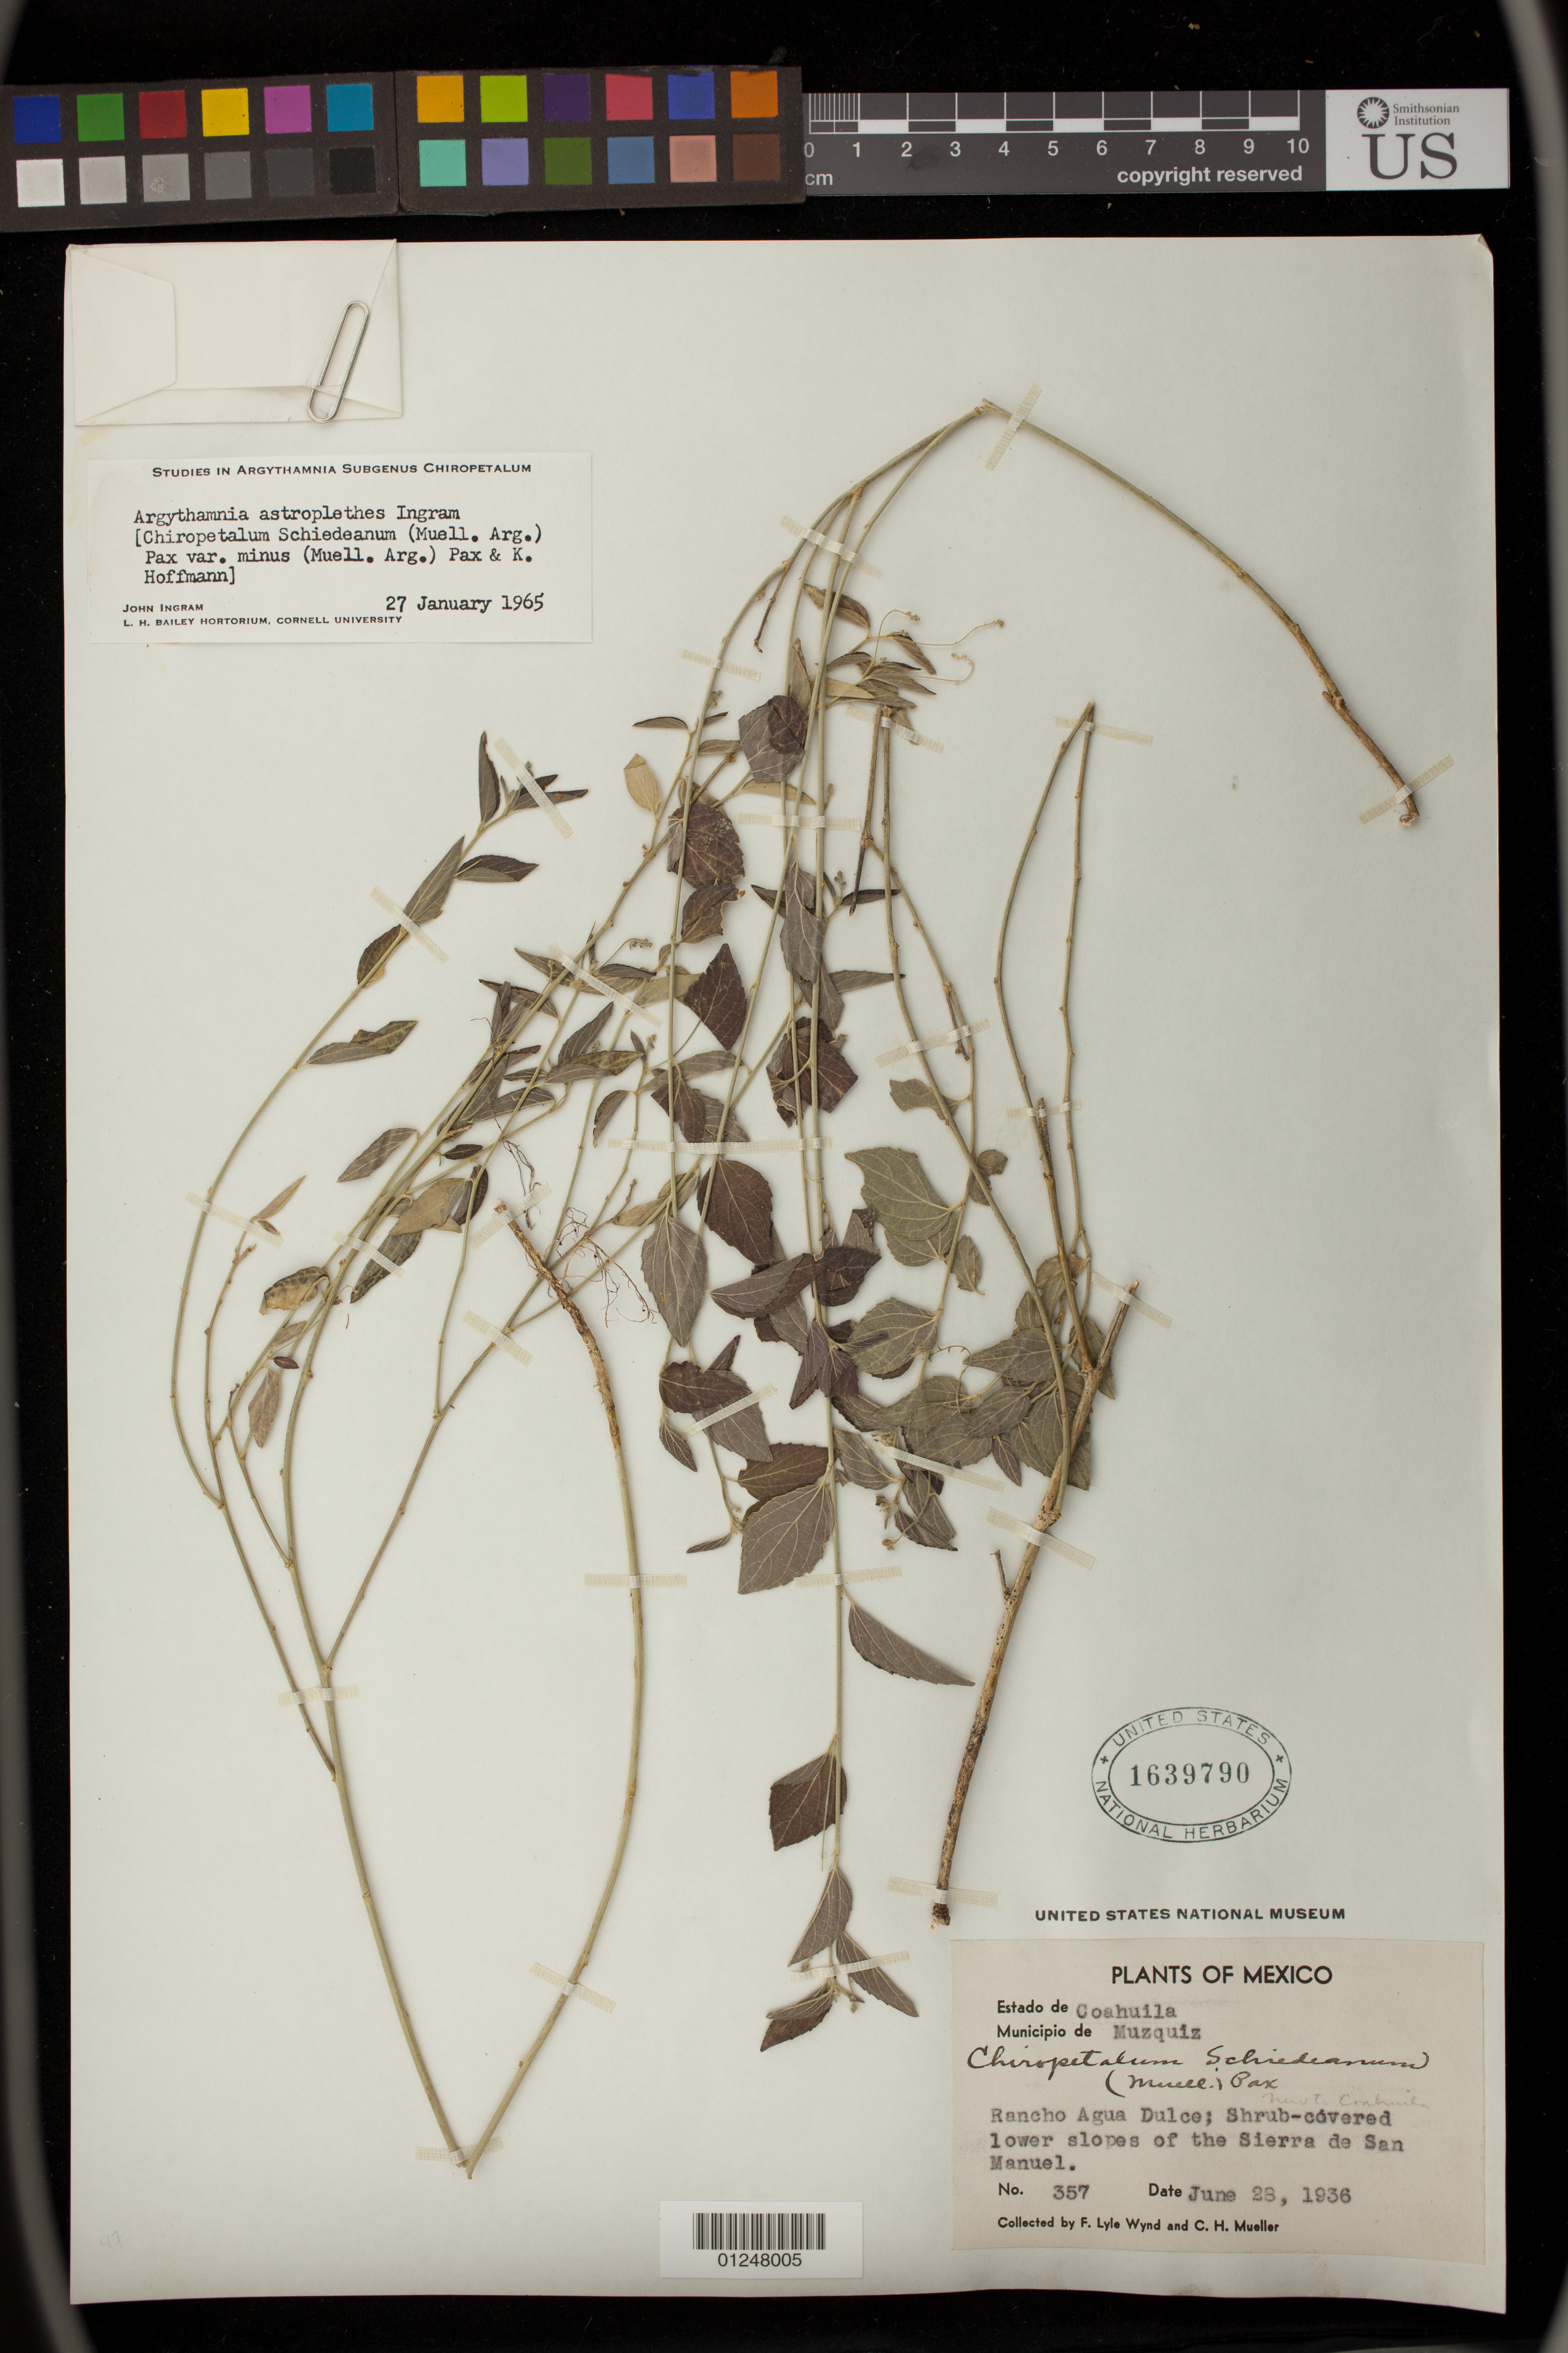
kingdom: Plantae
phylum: Tracheophyta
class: Magnoliopsida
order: Malpighiales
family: Euphorbiaceae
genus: Argythamnia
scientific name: Argythamnia astroplethes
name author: Ingram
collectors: F. L. Wynd & C. H. Mueller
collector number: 357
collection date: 1936-06-28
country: Mexico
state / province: Coahuila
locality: Muzquiz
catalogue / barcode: US 1639790